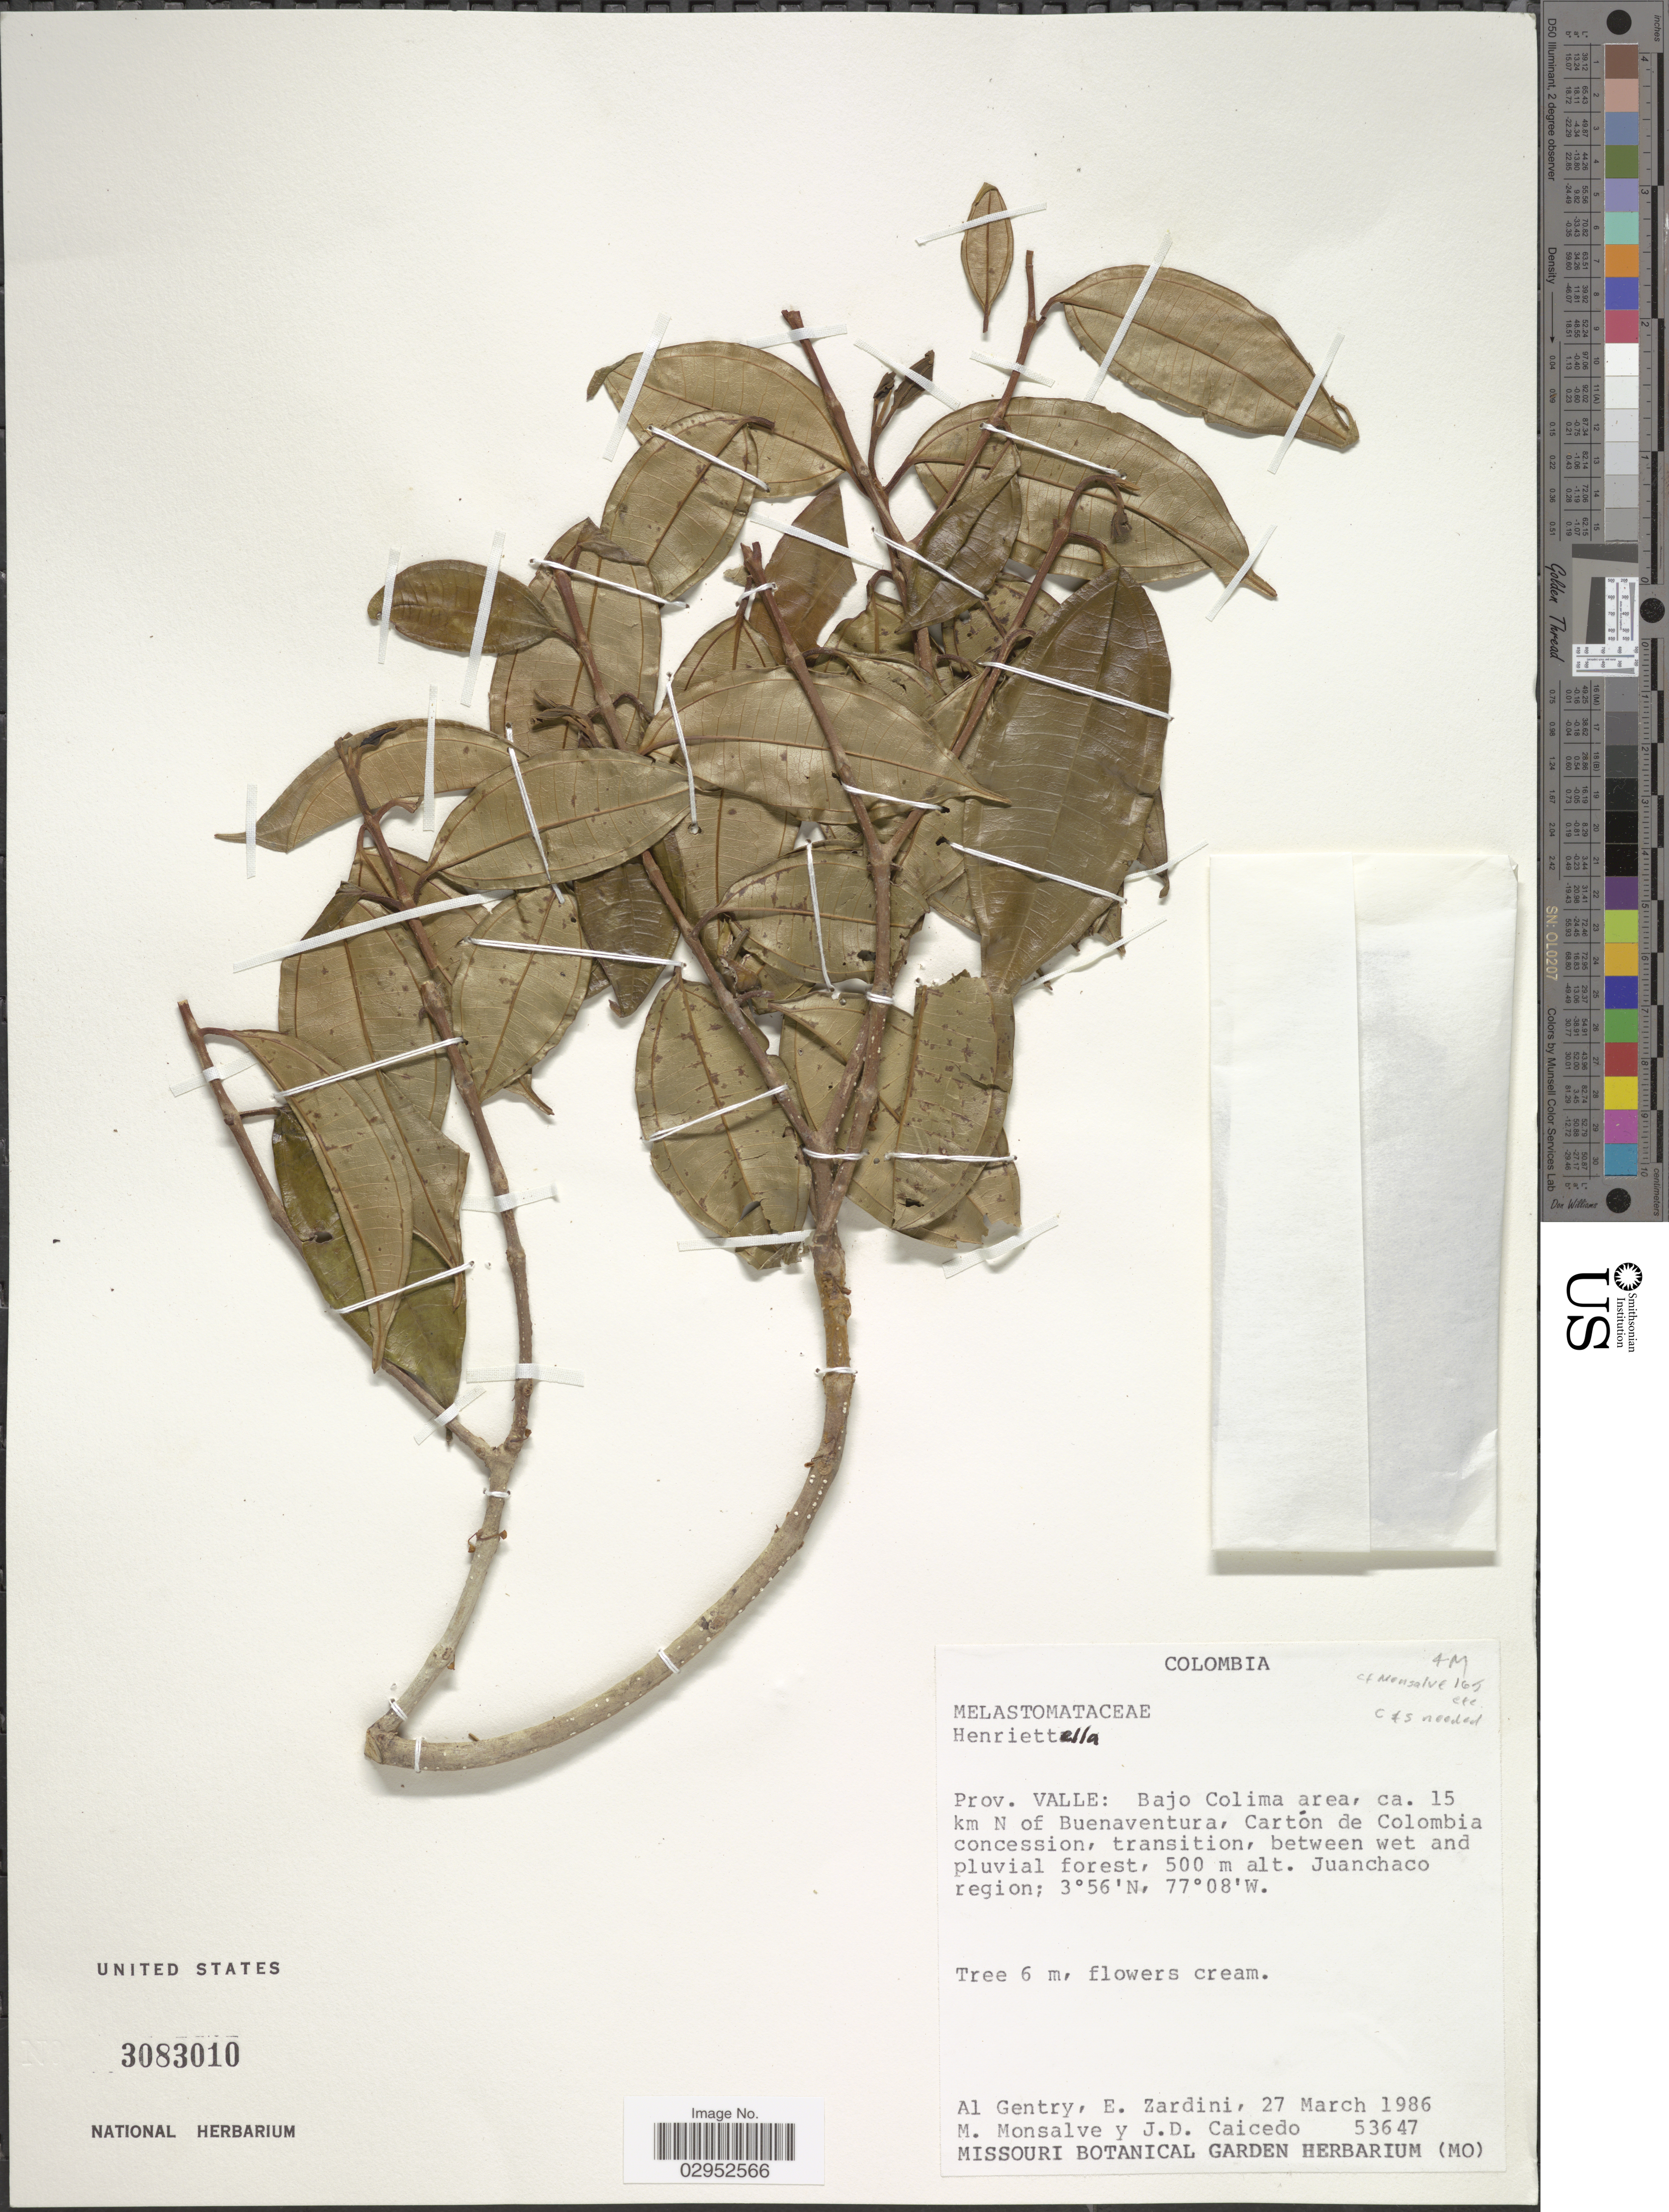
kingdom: Plantae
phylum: Tracheophyta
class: Magnoliopsida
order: Myrtales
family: Melastomataceae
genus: Henriettea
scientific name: Henriettea sp.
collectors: A. H. Gentry, E. Zardini, M. Monsalve & J. Caicedo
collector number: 53647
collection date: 1986-03-27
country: Colombia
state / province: Valle del Cauca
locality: Prov. Valle: Bajo Colima area, ca. 15 km N of Buenaventura, Cartón de Colombia concession, transition, between wet and pluvial forest. Juanchaco region.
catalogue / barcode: US 3083010